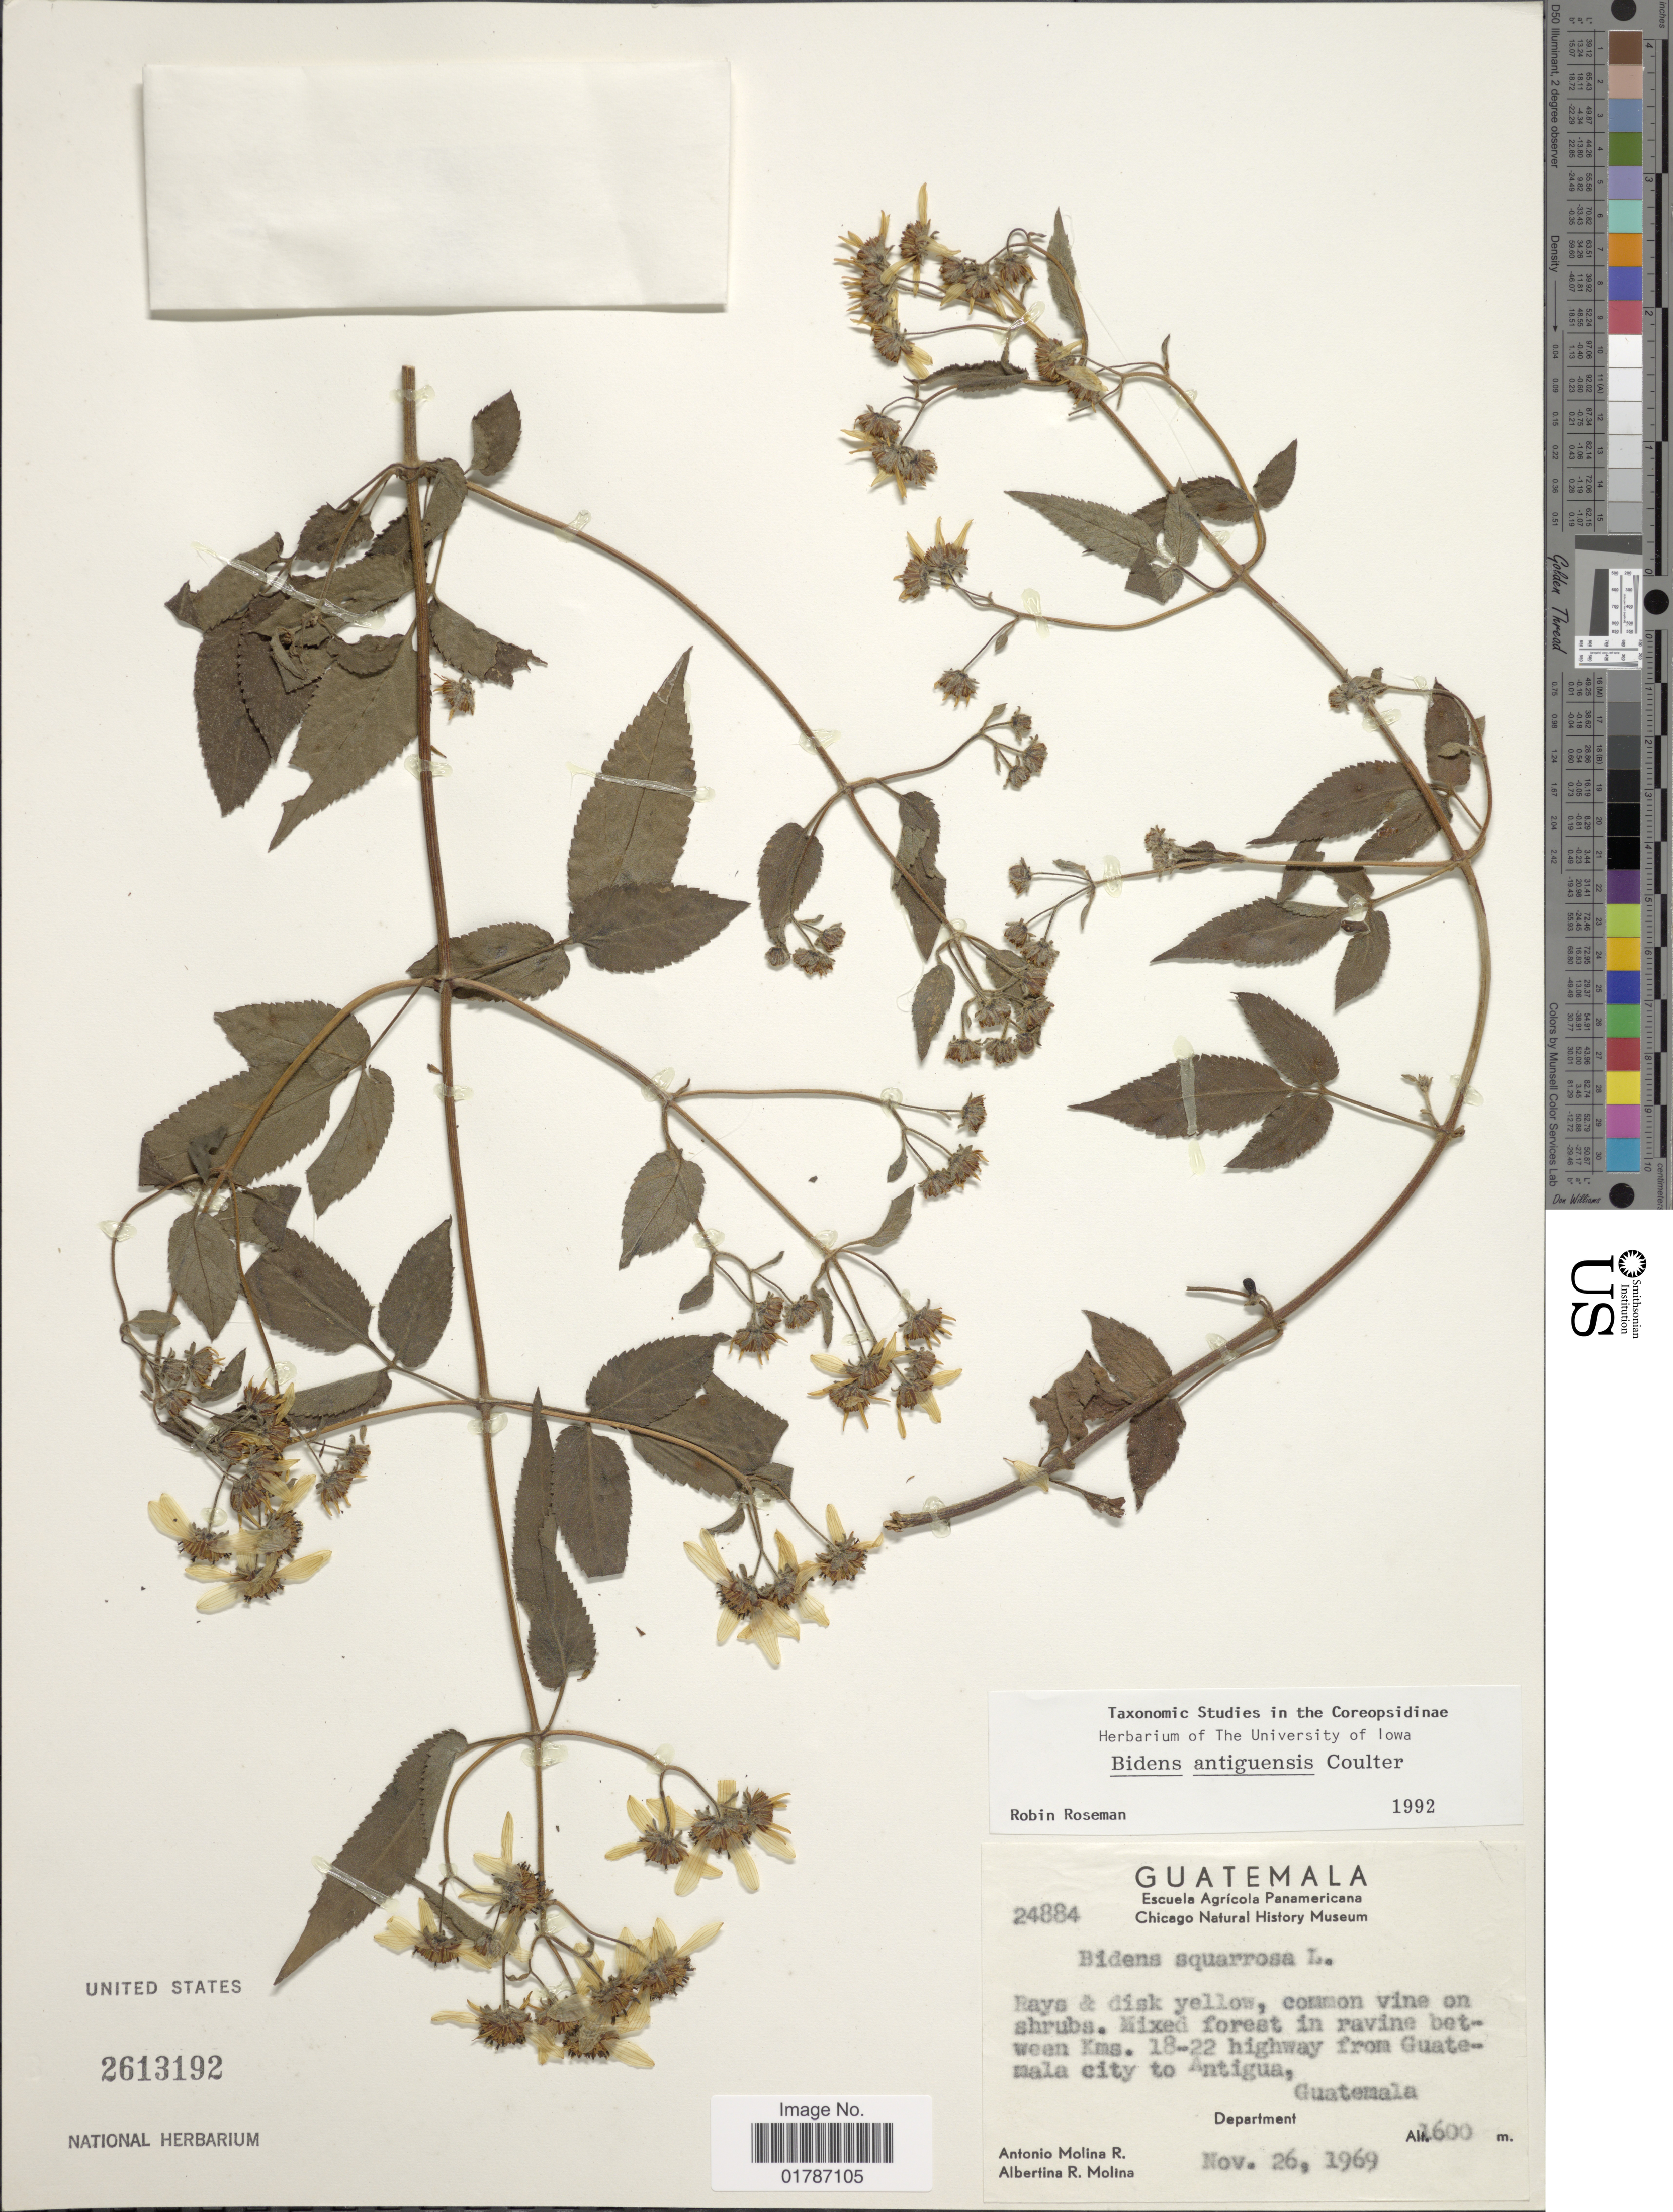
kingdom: Plantae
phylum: Tracheophyta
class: Magnoliopsida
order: Asterales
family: Asteraceae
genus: Bidens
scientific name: Bidens antiguensis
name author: J.M. Coult.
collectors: A. Molina R. & A. R. Molina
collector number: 24884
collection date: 1969-11-26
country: Guatemala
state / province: Guatemala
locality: Mixed forest in ravine between Kms. 18-22 highway from Guatemala City to Antigua, Department Guatemala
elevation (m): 1600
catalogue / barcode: US 2613192